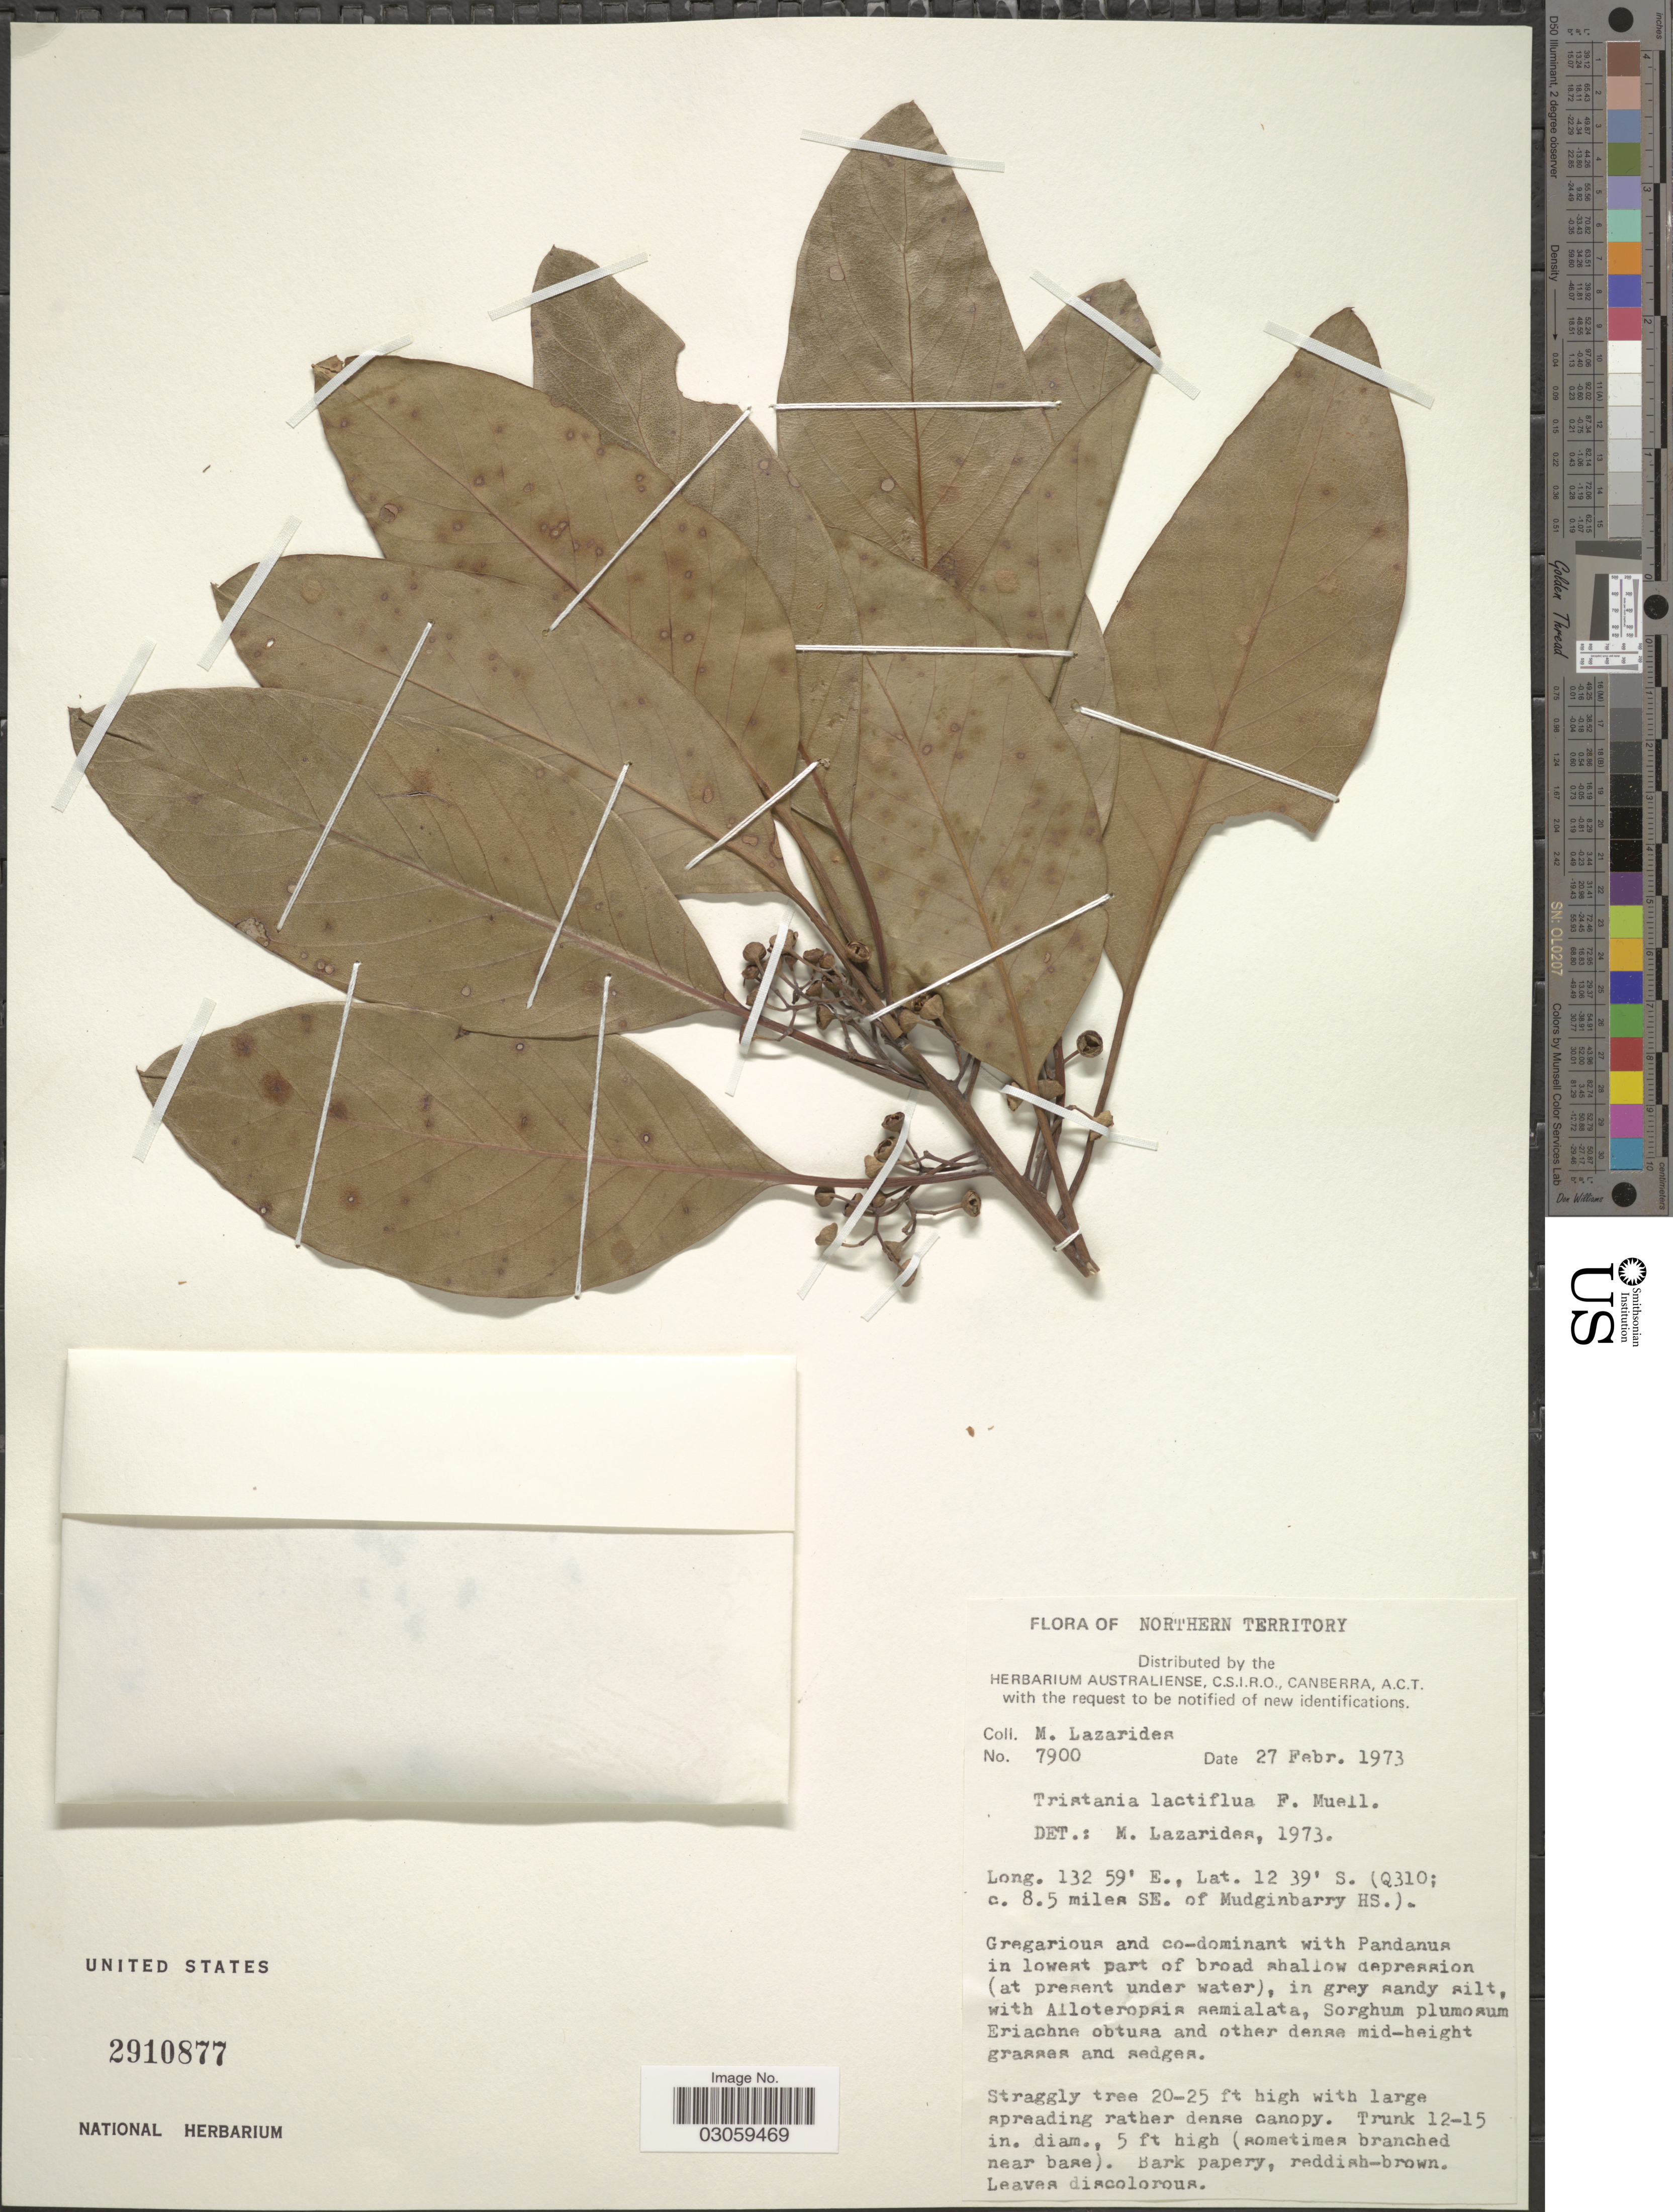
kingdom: Plantae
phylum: Tracheophyta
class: Magnoliopsida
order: Myrtales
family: Myrtaceae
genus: Lophostemon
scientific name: Lophostemon lactifluus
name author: (F. Muell.) P.G. Wilson & J. T. Waterh.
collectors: M. Lazarides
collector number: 7900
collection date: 1973-02-27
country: Australia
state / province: Northern Territory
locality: (Q310; c. 8.5 miles SE. of Mudginbarry HS.).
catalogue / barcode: US 2910877